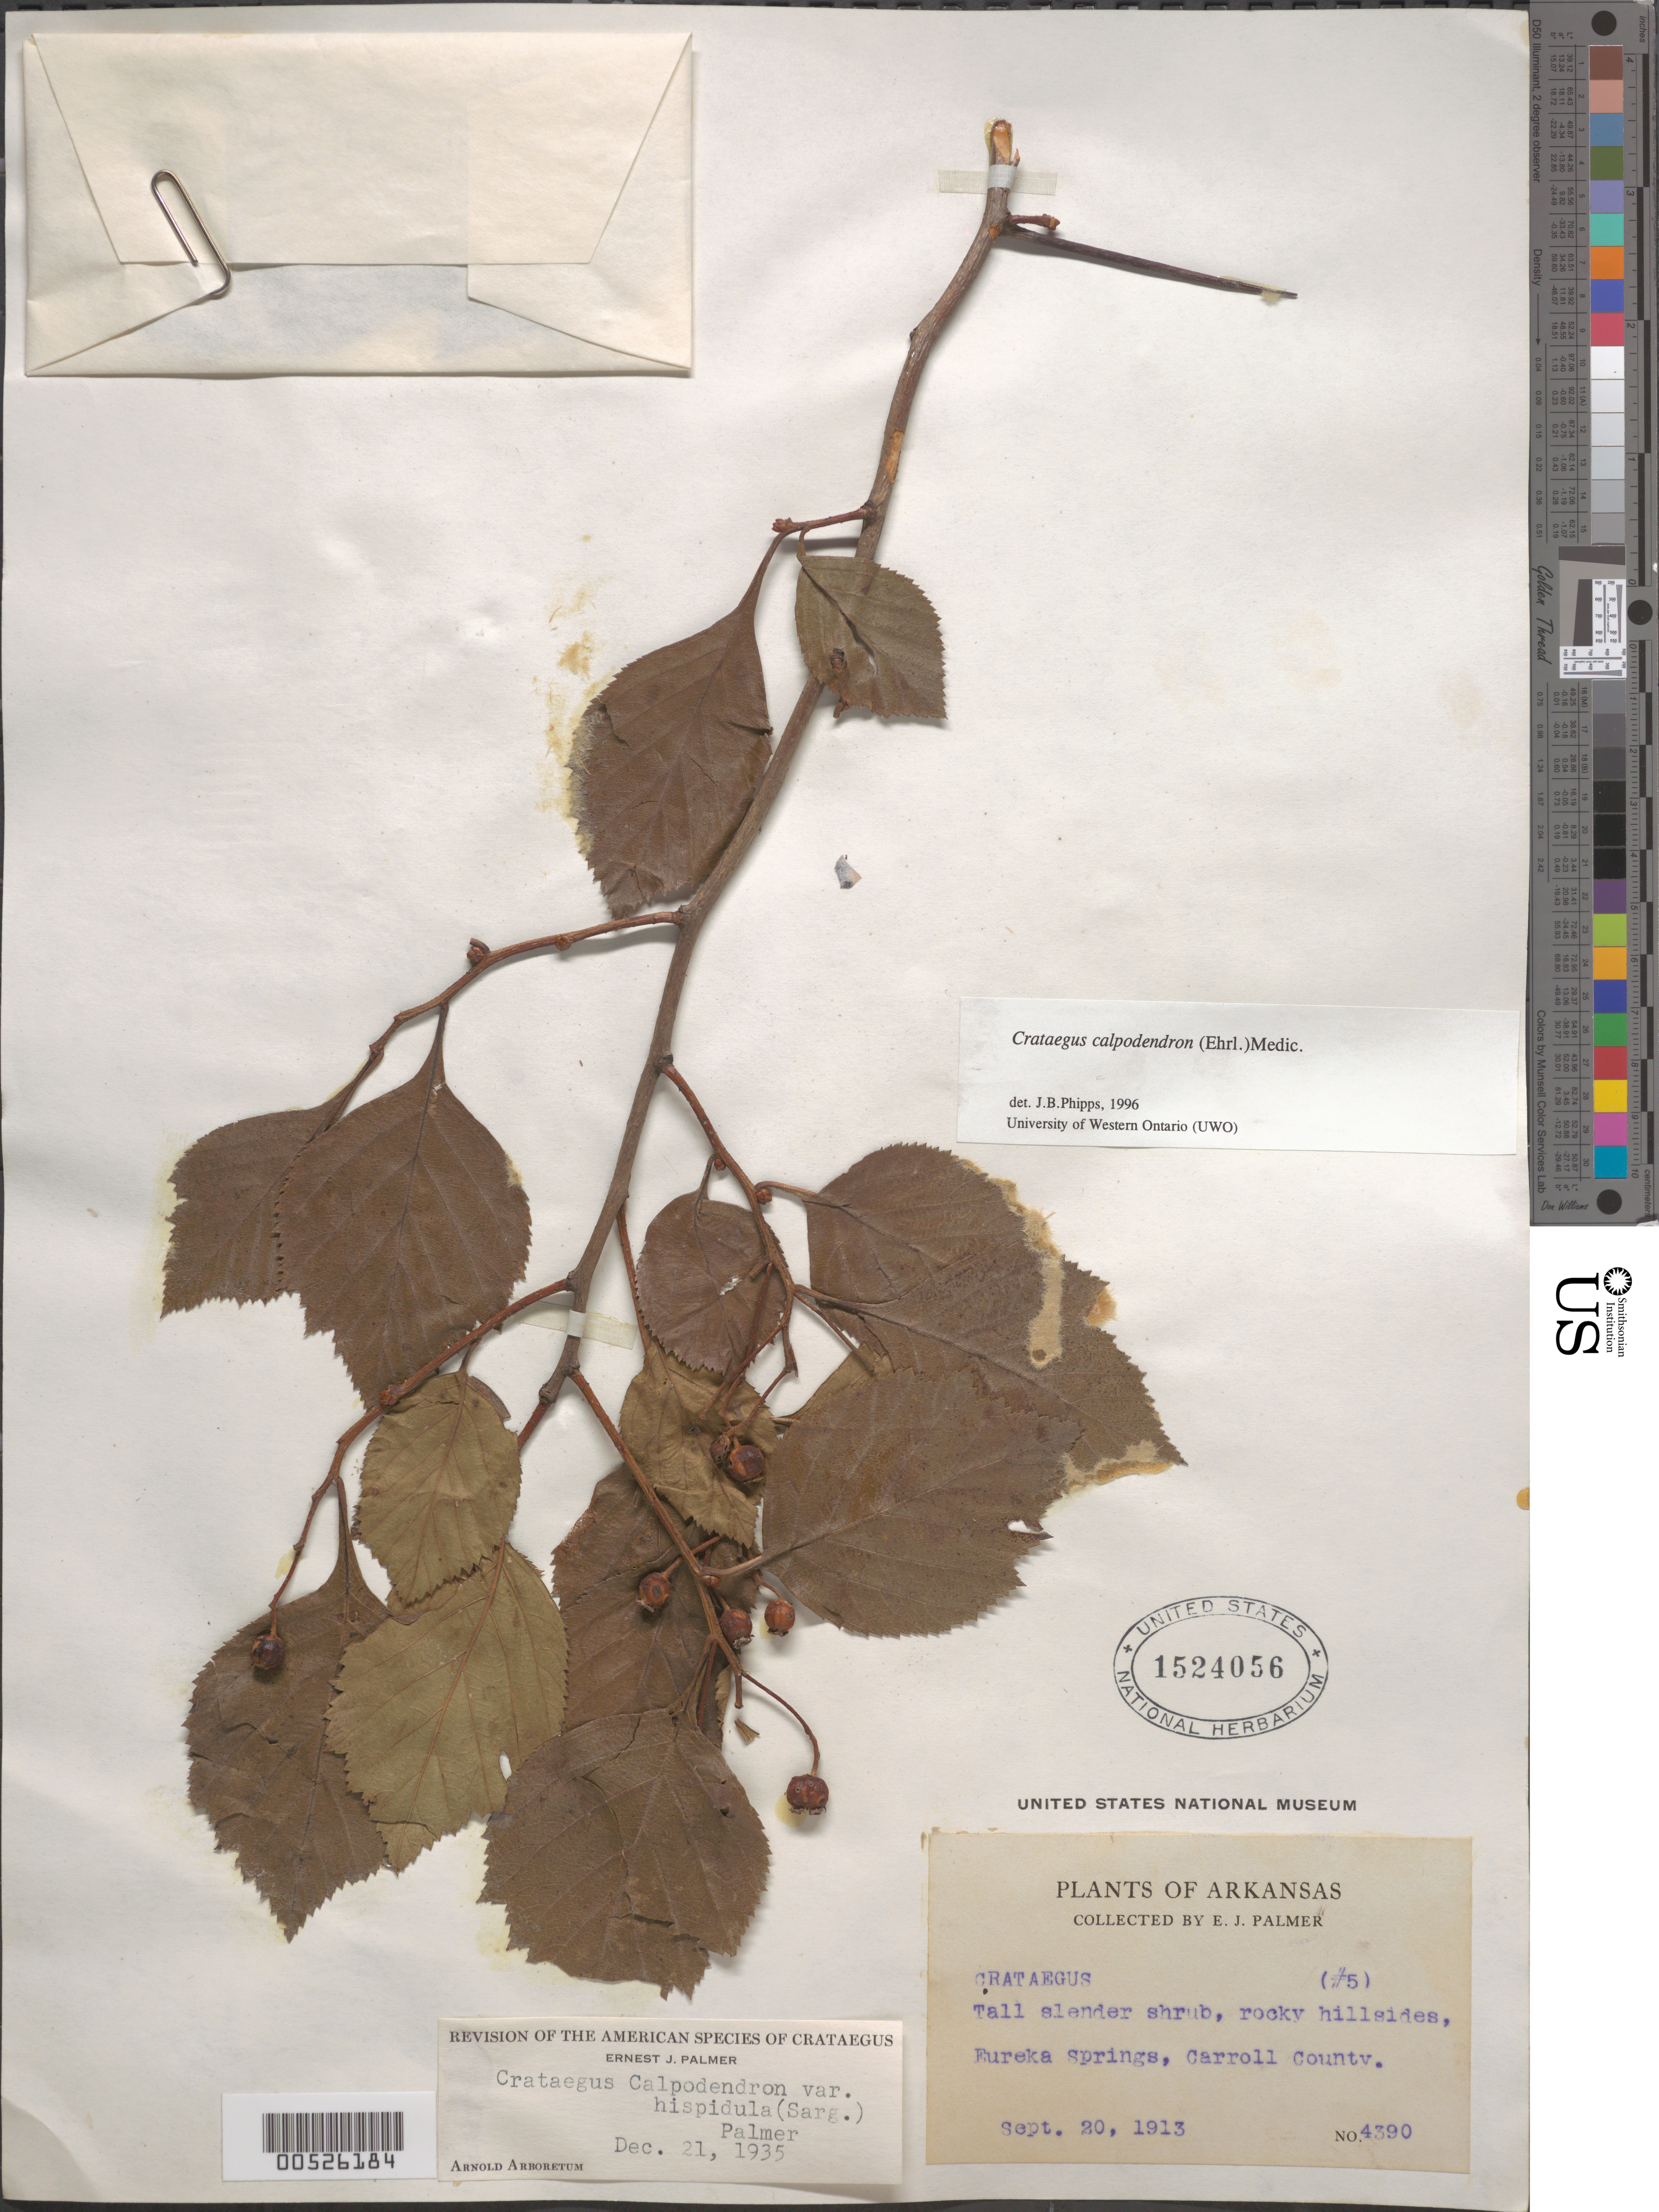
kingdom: Plantae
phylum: Tracheophyta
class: Magnoliopsida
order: Rosales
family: Rosaceae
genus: Crataegus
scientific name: Crataegus calpodendron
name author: (Ehrh.) Medik.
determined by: Phipps, James B., (UWO), University of Western Ontario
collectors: E. J. Palmer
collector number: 4390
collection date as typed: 20 Sep 1913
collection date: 1913-09-20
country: United States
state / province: Arkansas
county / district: Carroll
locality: Eureka Springs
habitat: Rocky hillsides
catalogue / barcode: US 1524056